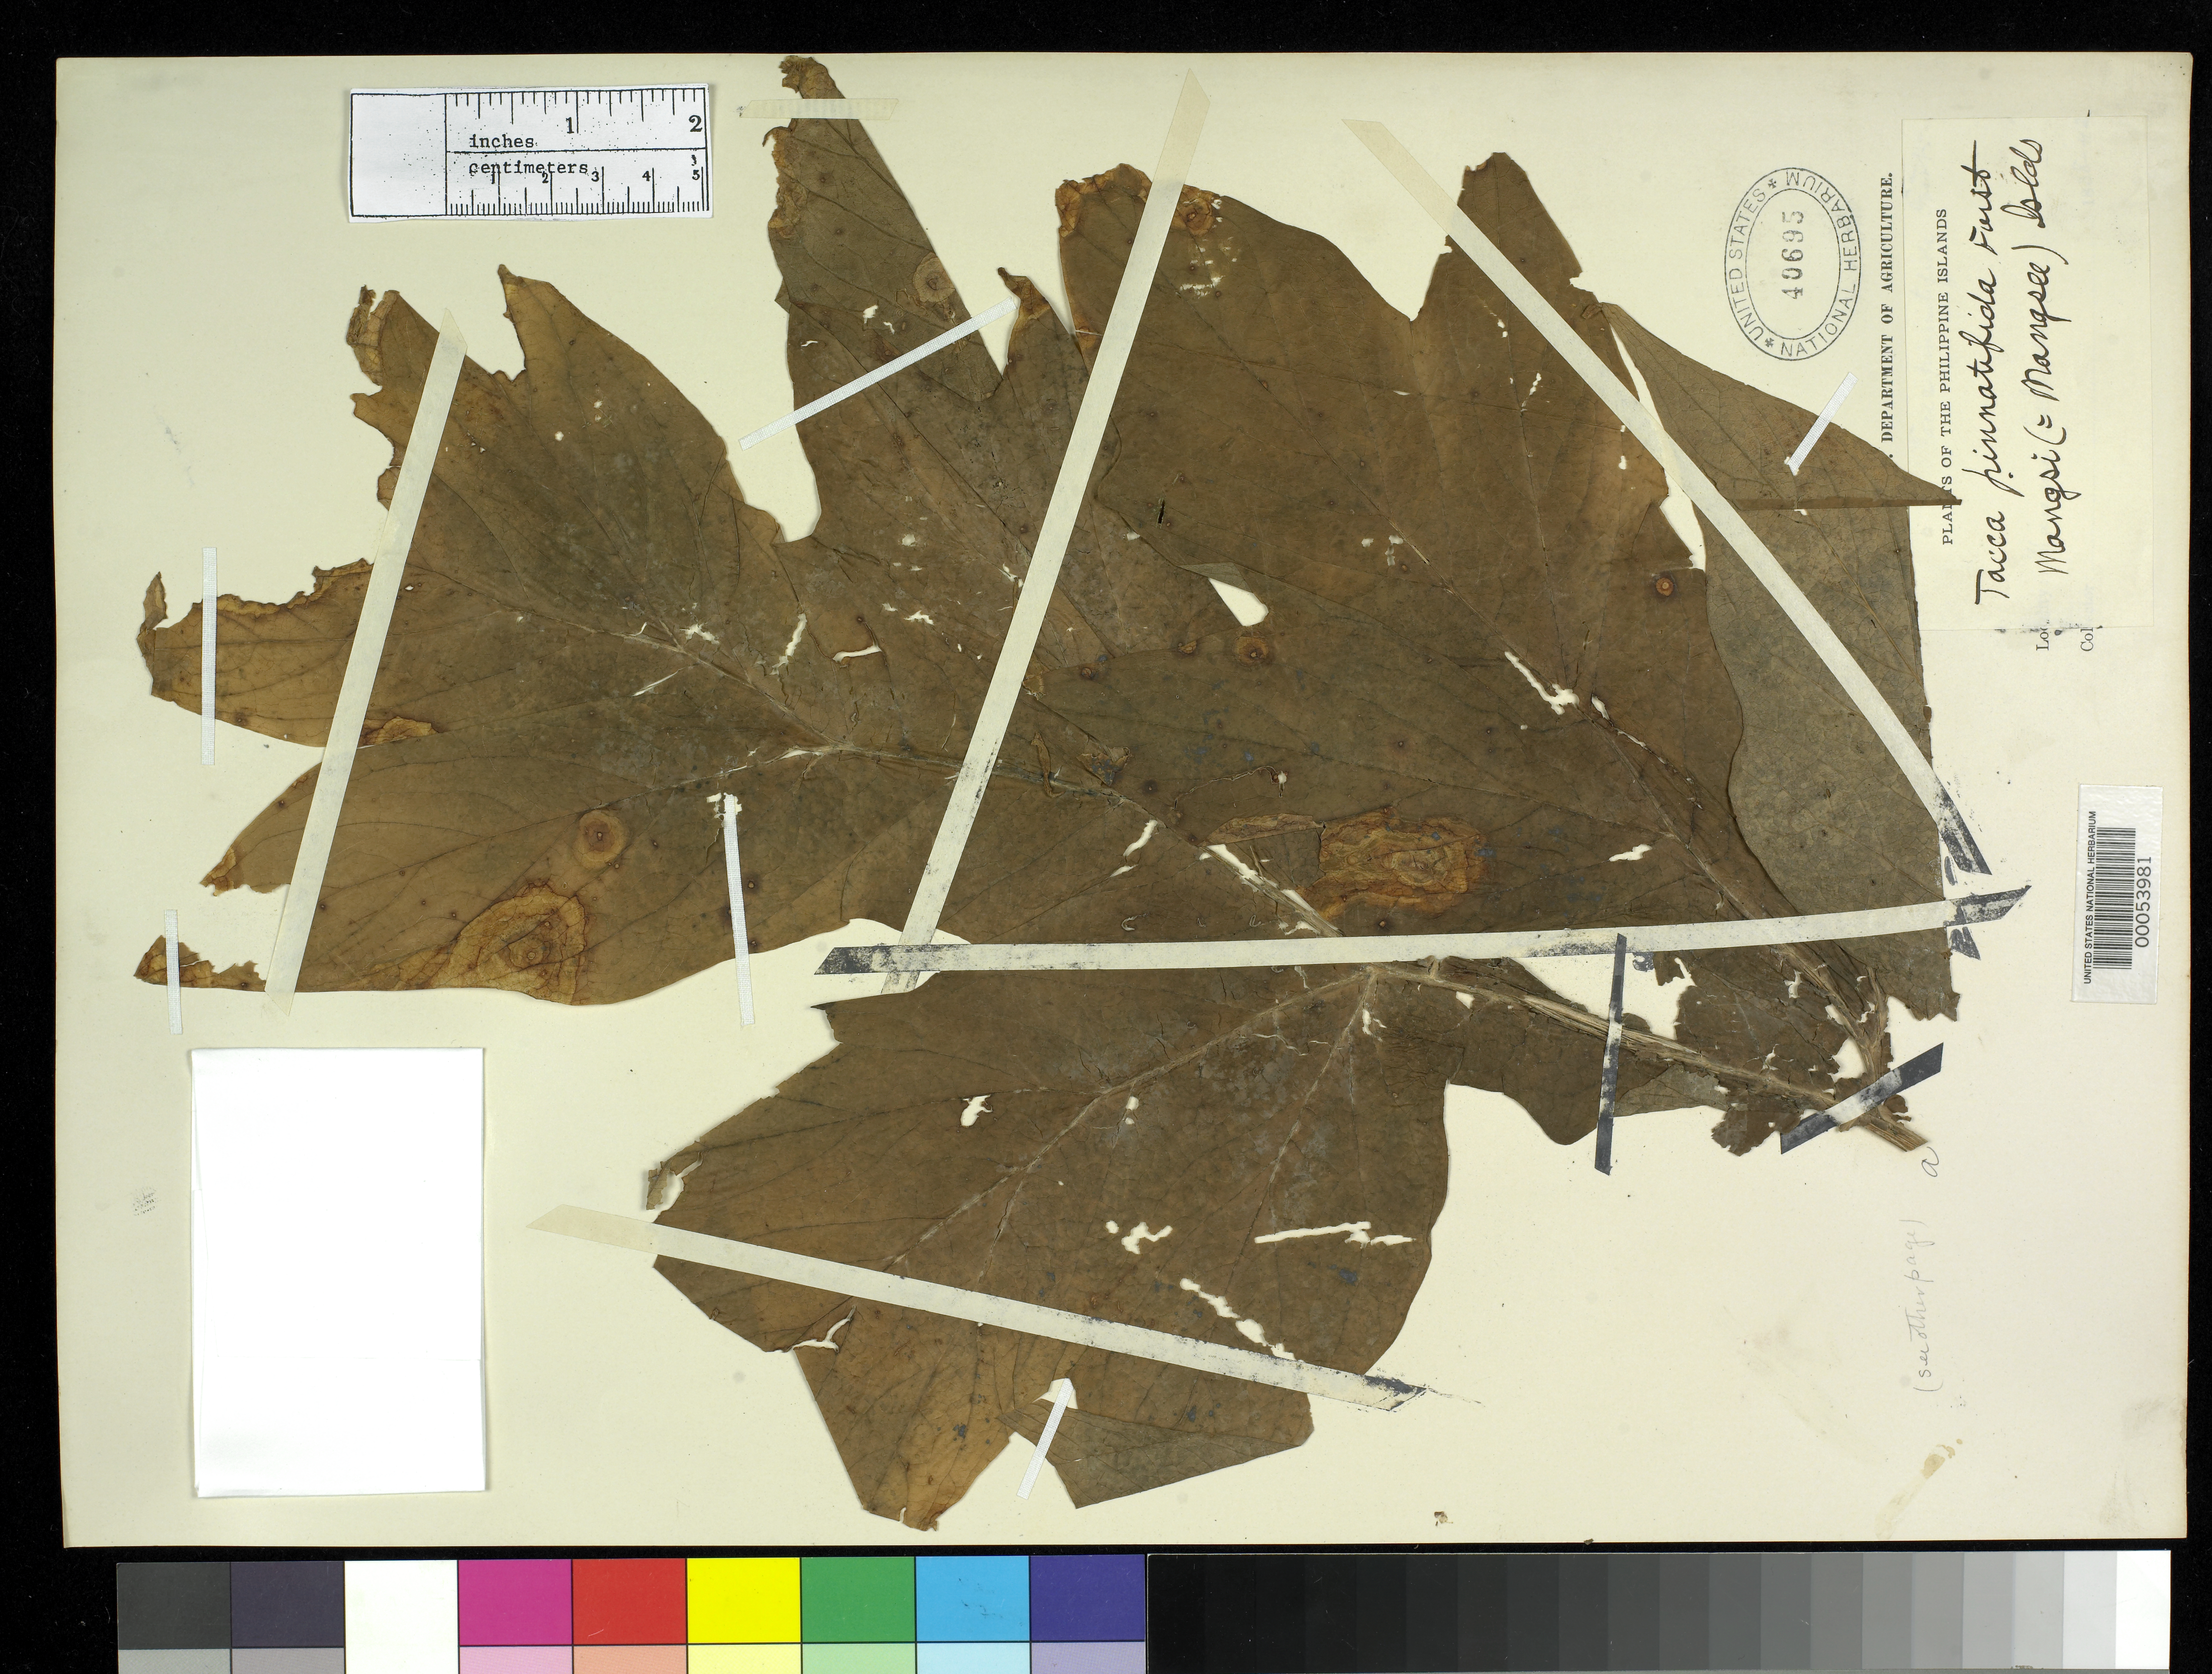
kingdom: Plantae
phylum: Tracheophyta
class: Liliopsida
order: Dioscoreales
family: Dioscoreaceae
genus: Tacca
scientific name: Tacca leontopetaloides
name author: (L.) Kuntze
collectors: Wilkes Explor. Exped.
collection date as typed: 1838 to -- --- 1842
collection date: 1838/1842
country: Philippines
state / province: Mimaropa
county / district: Palawan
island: Palawan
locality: Mangsi (=Mangsee) Islands, between Balabac and Borneo.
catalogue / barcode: US 40695